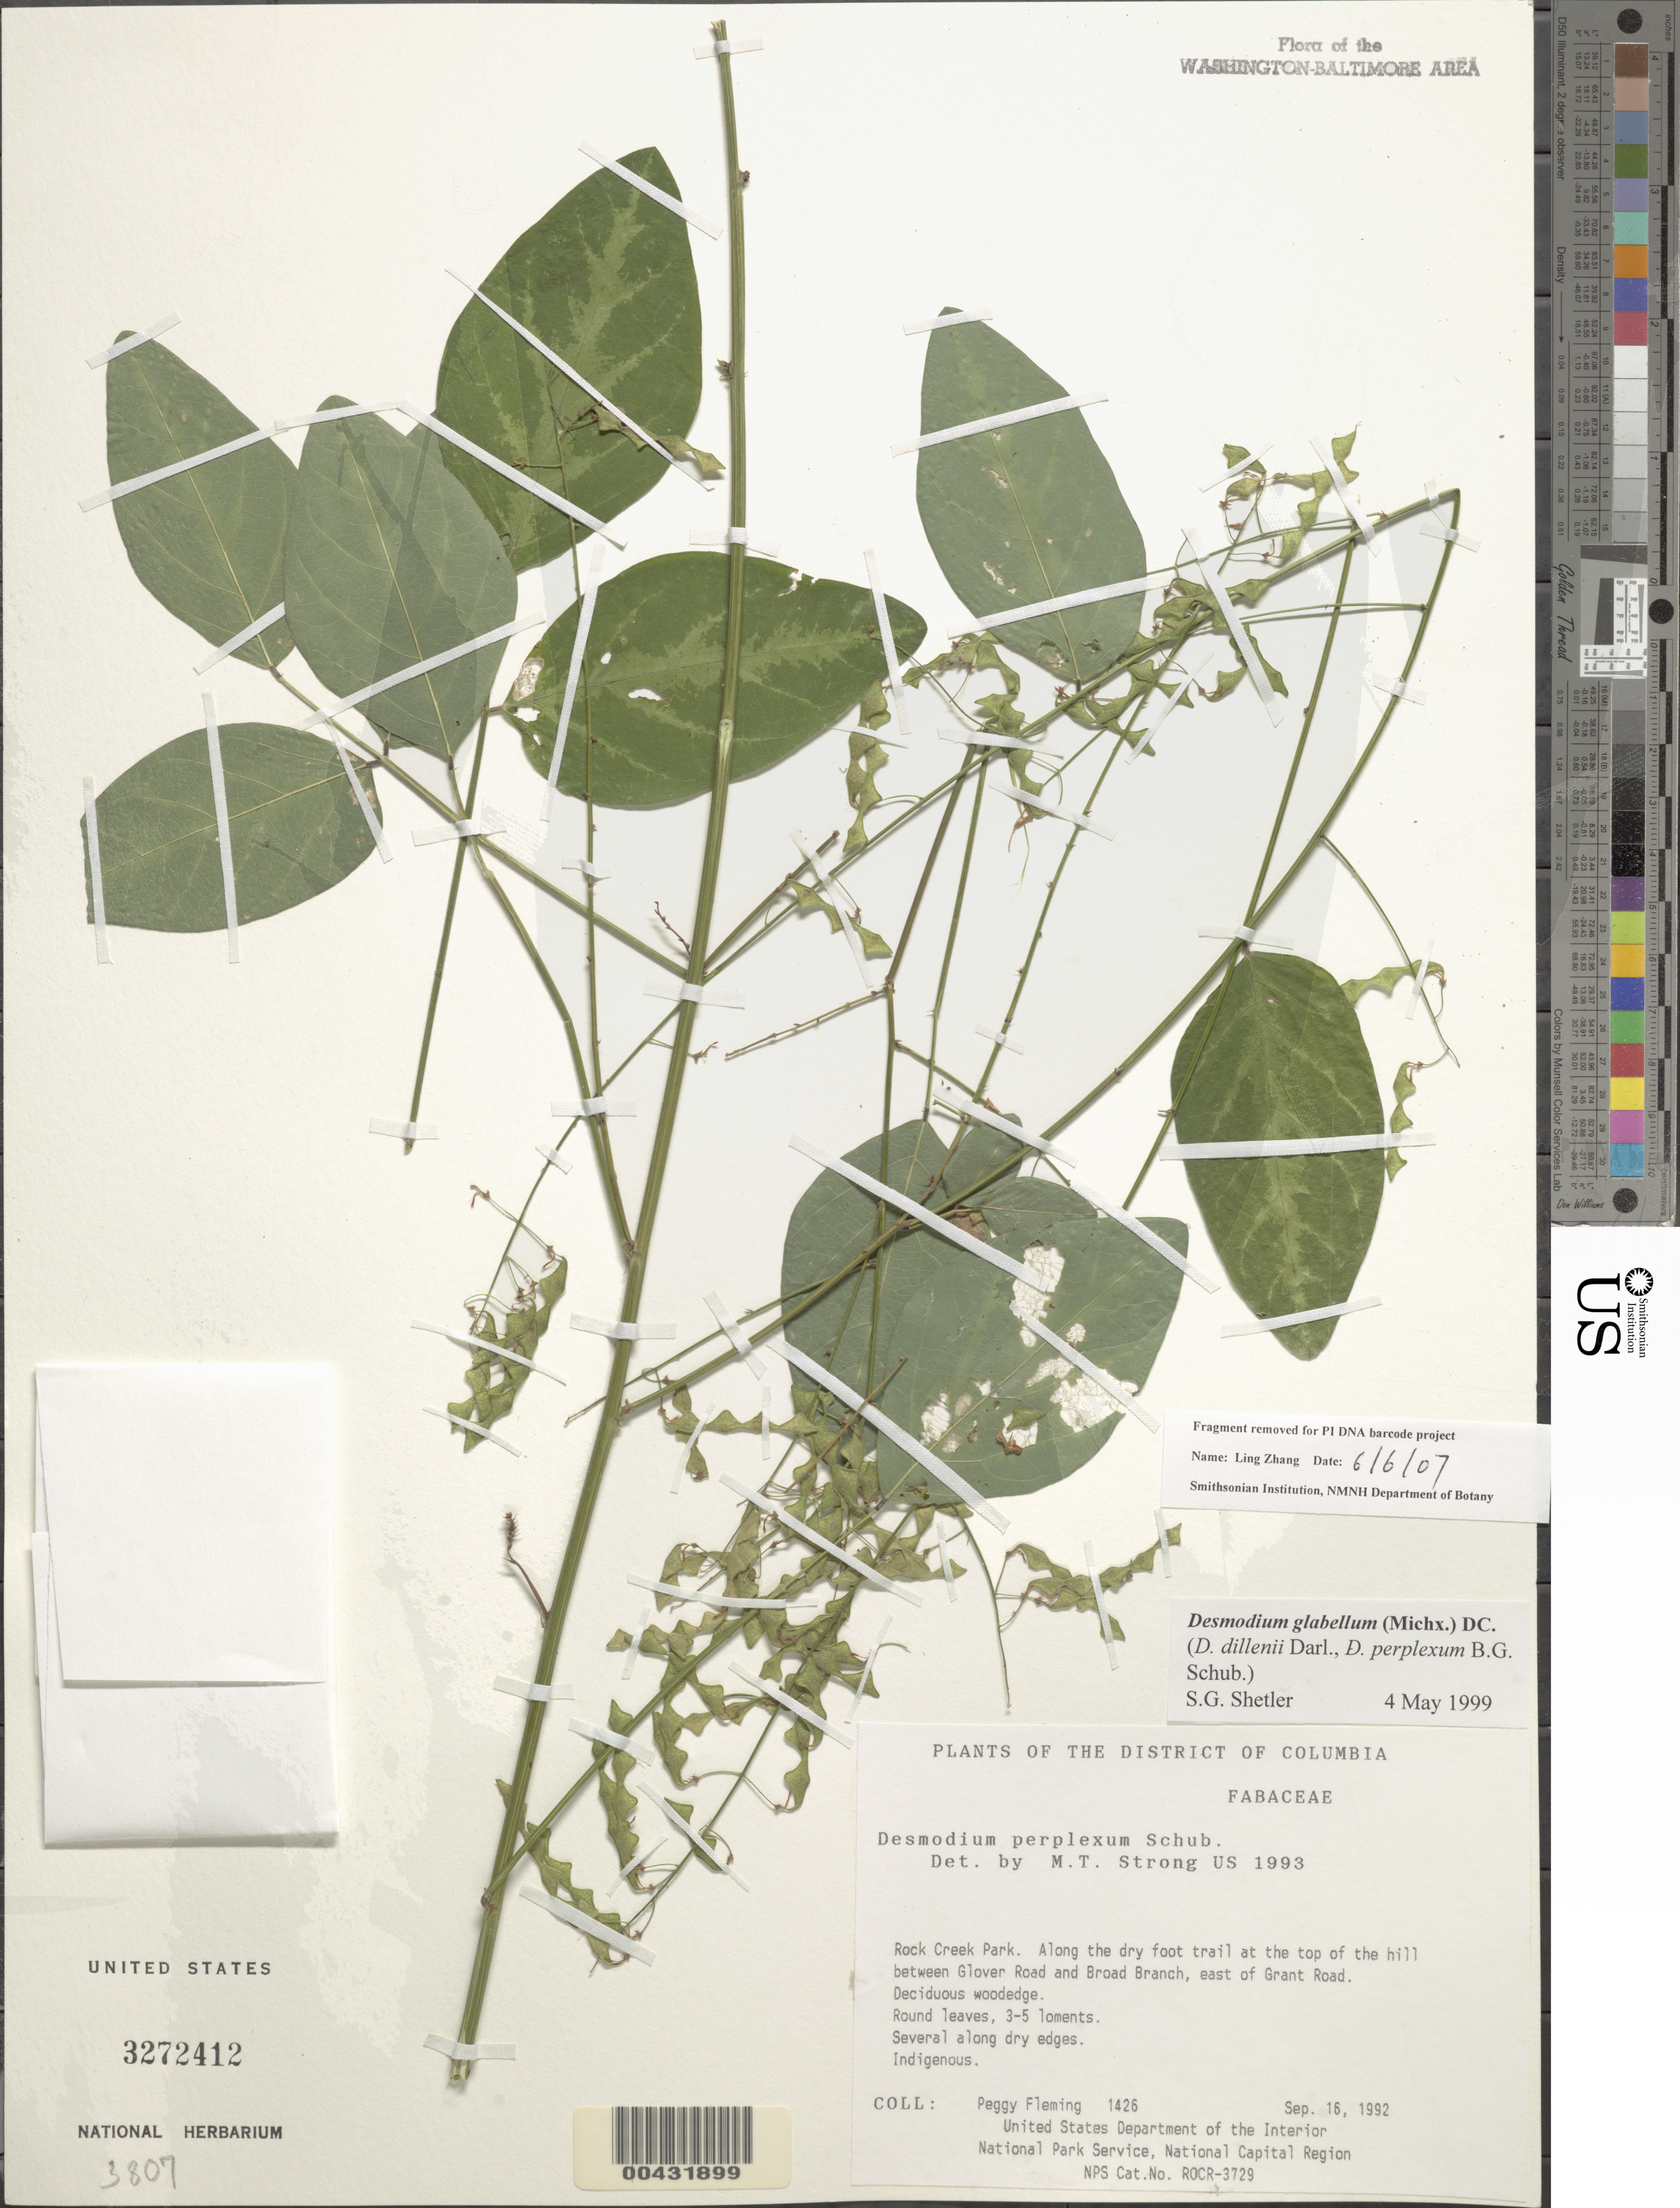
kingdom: Plantae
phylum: Tracheophyta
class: Magnoliopsida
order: Fabales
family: Fabaceae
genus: Desmodium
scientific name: Desmodium glabellum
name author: (Michx.) DC.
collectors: P. Fleming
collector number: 1426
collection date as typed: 16 Sep 1992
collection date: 1992-09-16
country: United States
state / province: District of Columbia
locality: Rock Creek Park, between Glover Road and Broad Branch, E of Grant Road Rock Creek Park and vicinity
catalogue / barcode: US 3272412